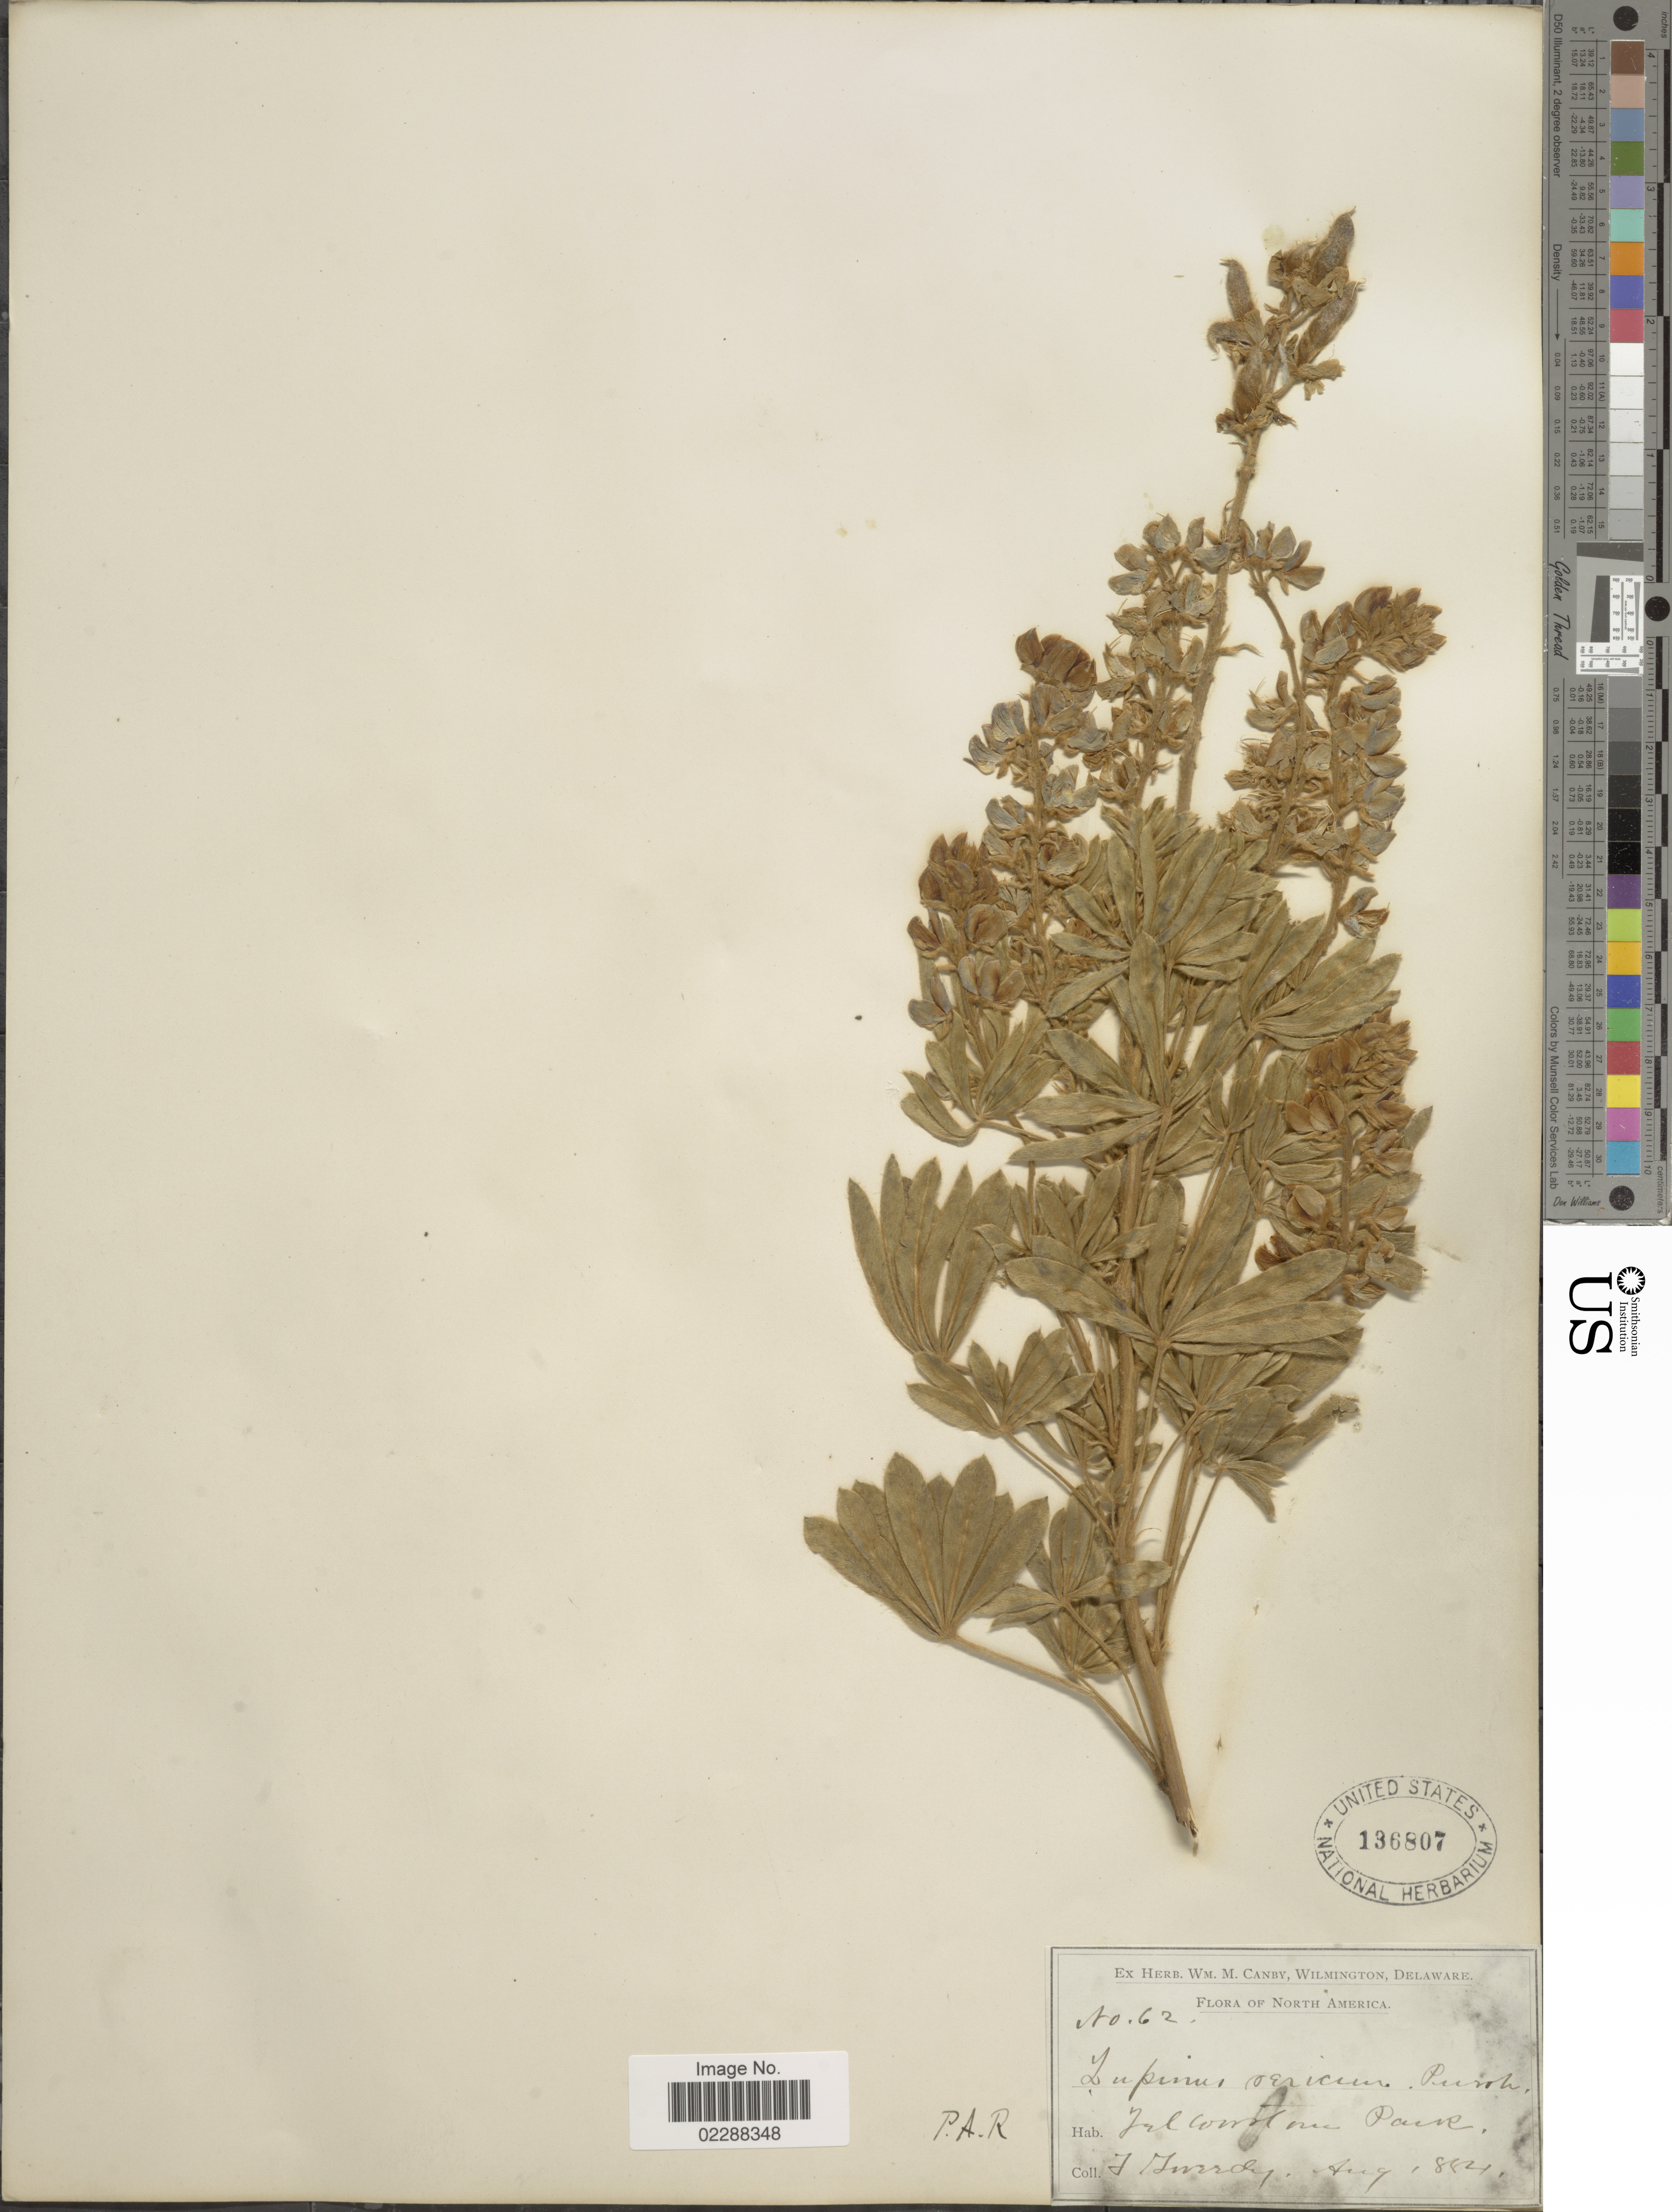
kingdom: Plantae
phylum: Tracheophyta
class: Magnoliopsida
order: Fabales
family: Fabaceae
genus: Lupinus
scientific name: Lupinus sp.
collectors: F. Tweedy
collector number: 62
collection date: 1884-08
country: United States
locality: Yellowstone Park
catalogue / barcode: US 136807